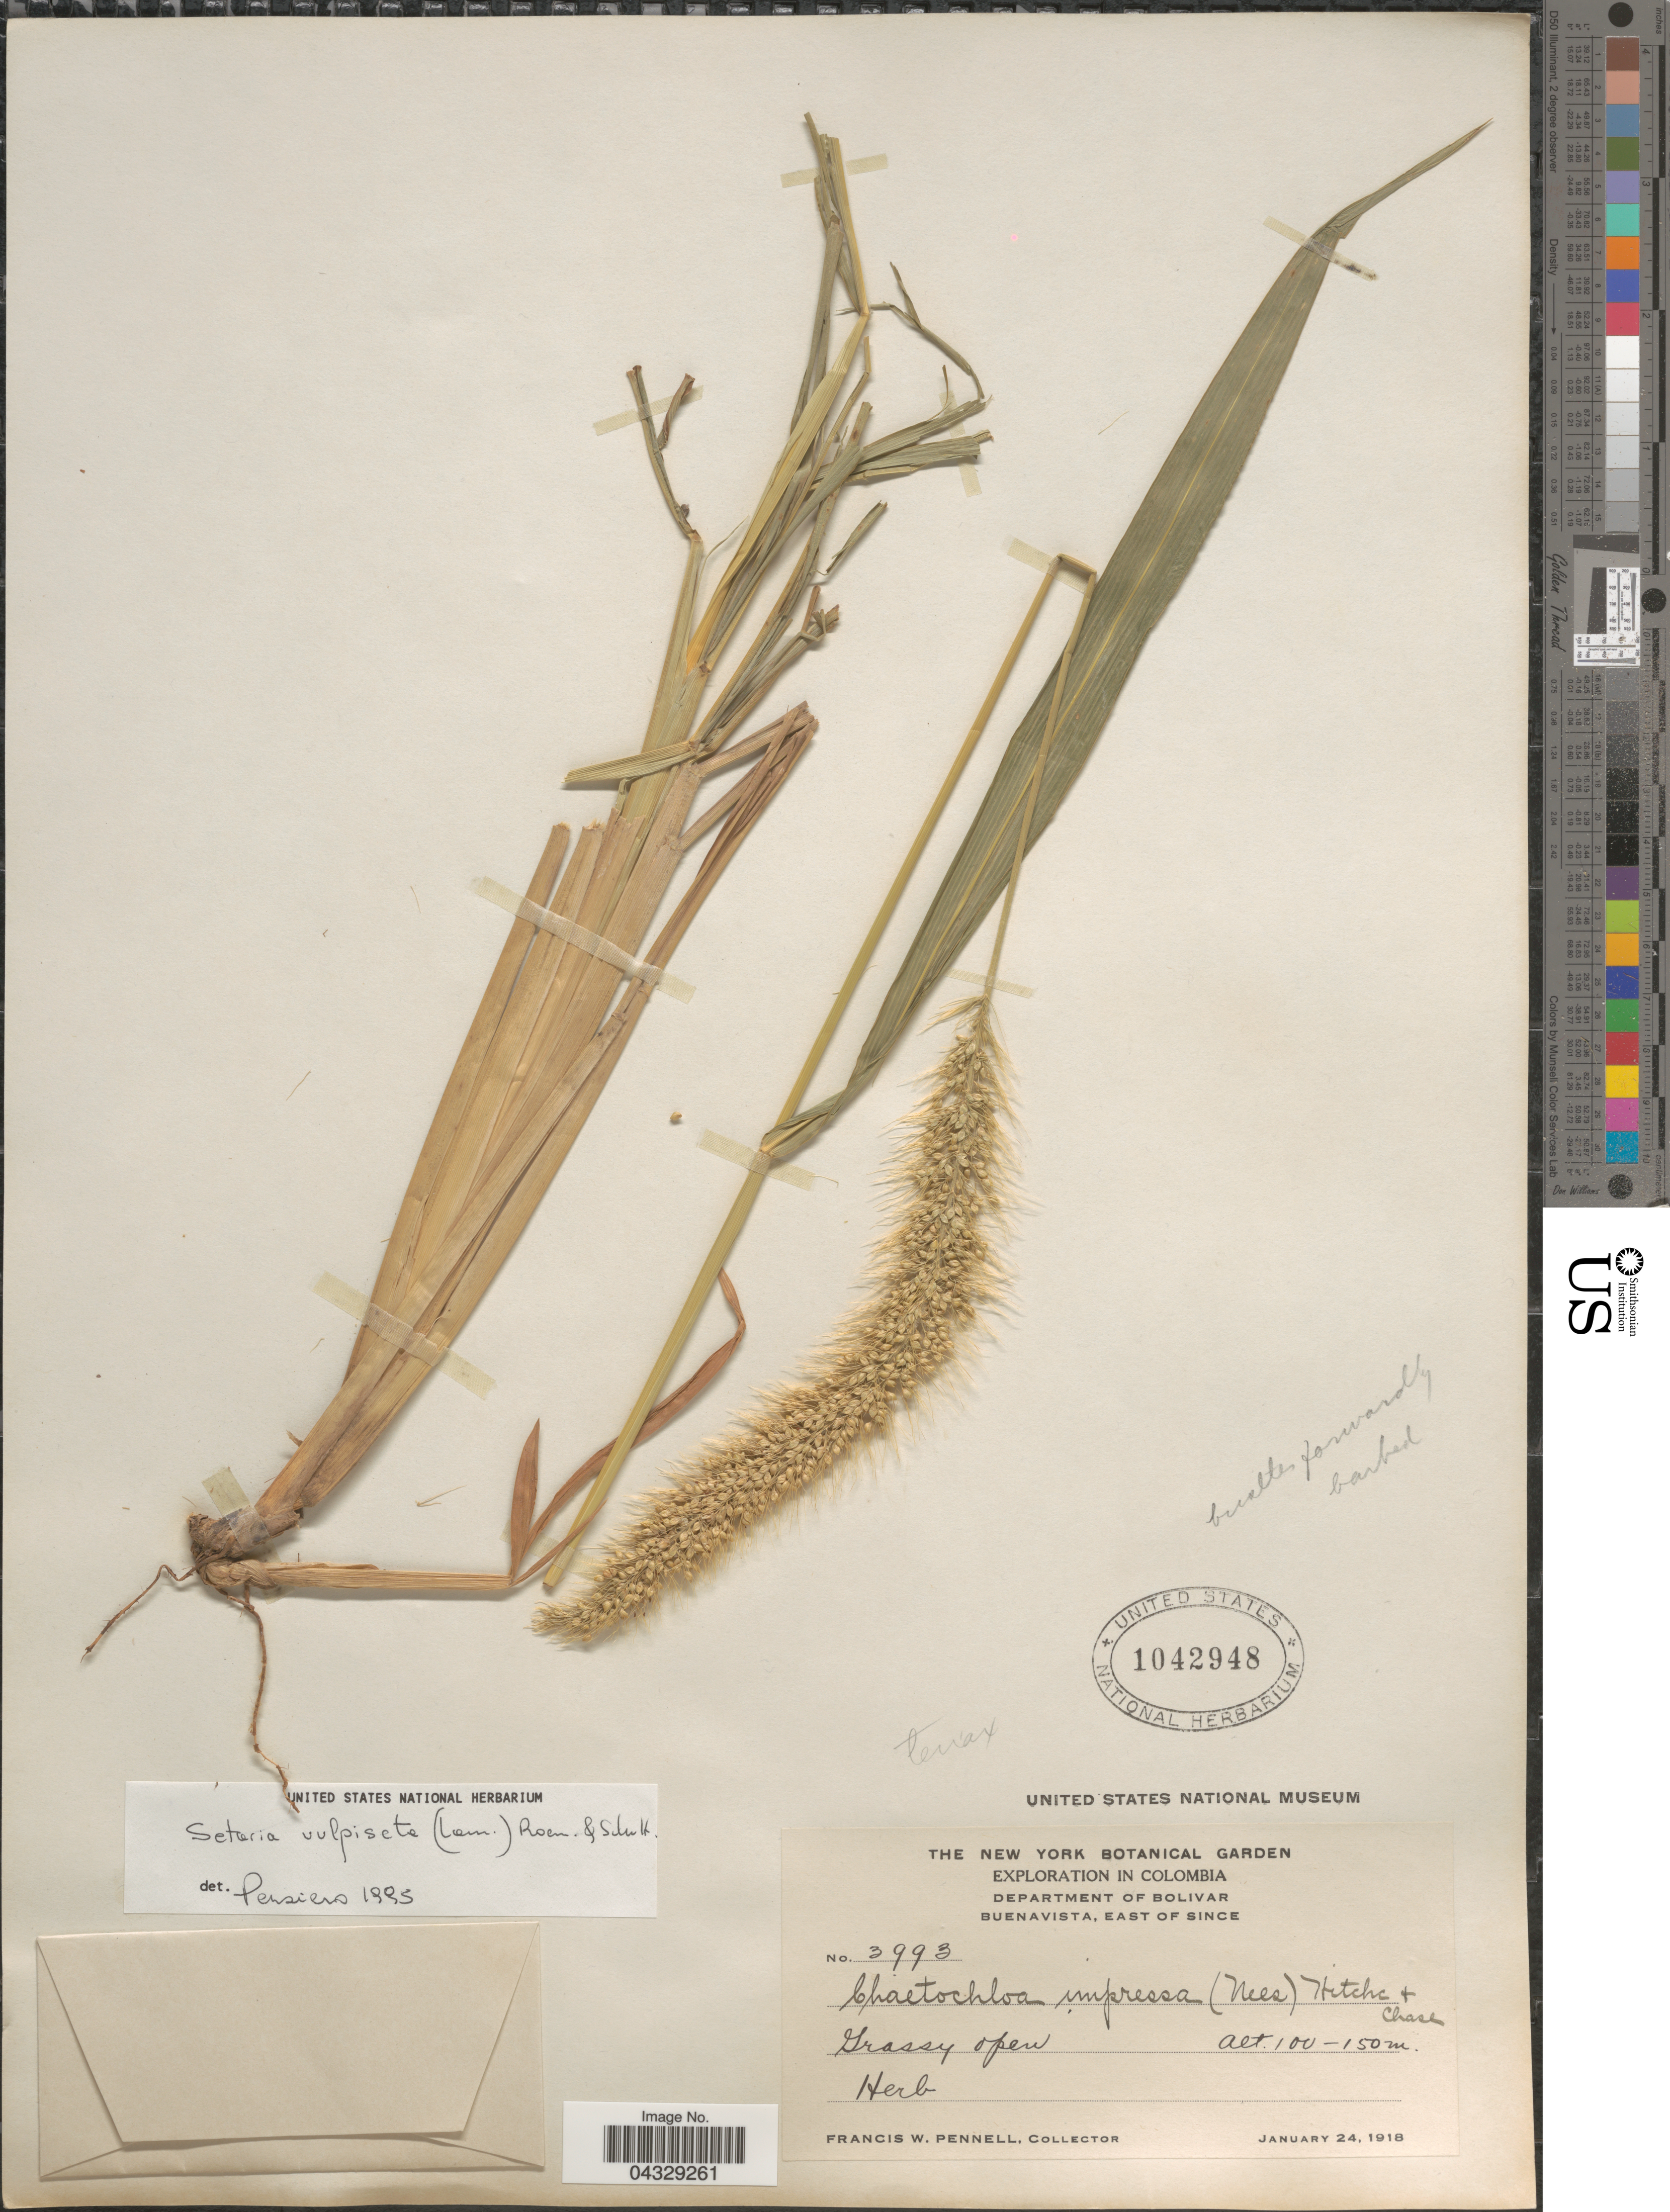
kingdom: Plantae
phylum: Tracheophyta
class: Liliopsida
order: Poales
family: Poaceae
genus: Setaria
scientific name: Setaria vulpiseta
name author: (Lam.) Roem. & Schult.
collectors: F. W. Pennell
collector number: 3993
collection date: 1918-01-24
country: Colombia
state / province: Bolívar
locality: Exploration in Colombia. Department of Bolivar. Buenavista, East of since.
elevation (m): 100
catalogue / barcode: US 1042948